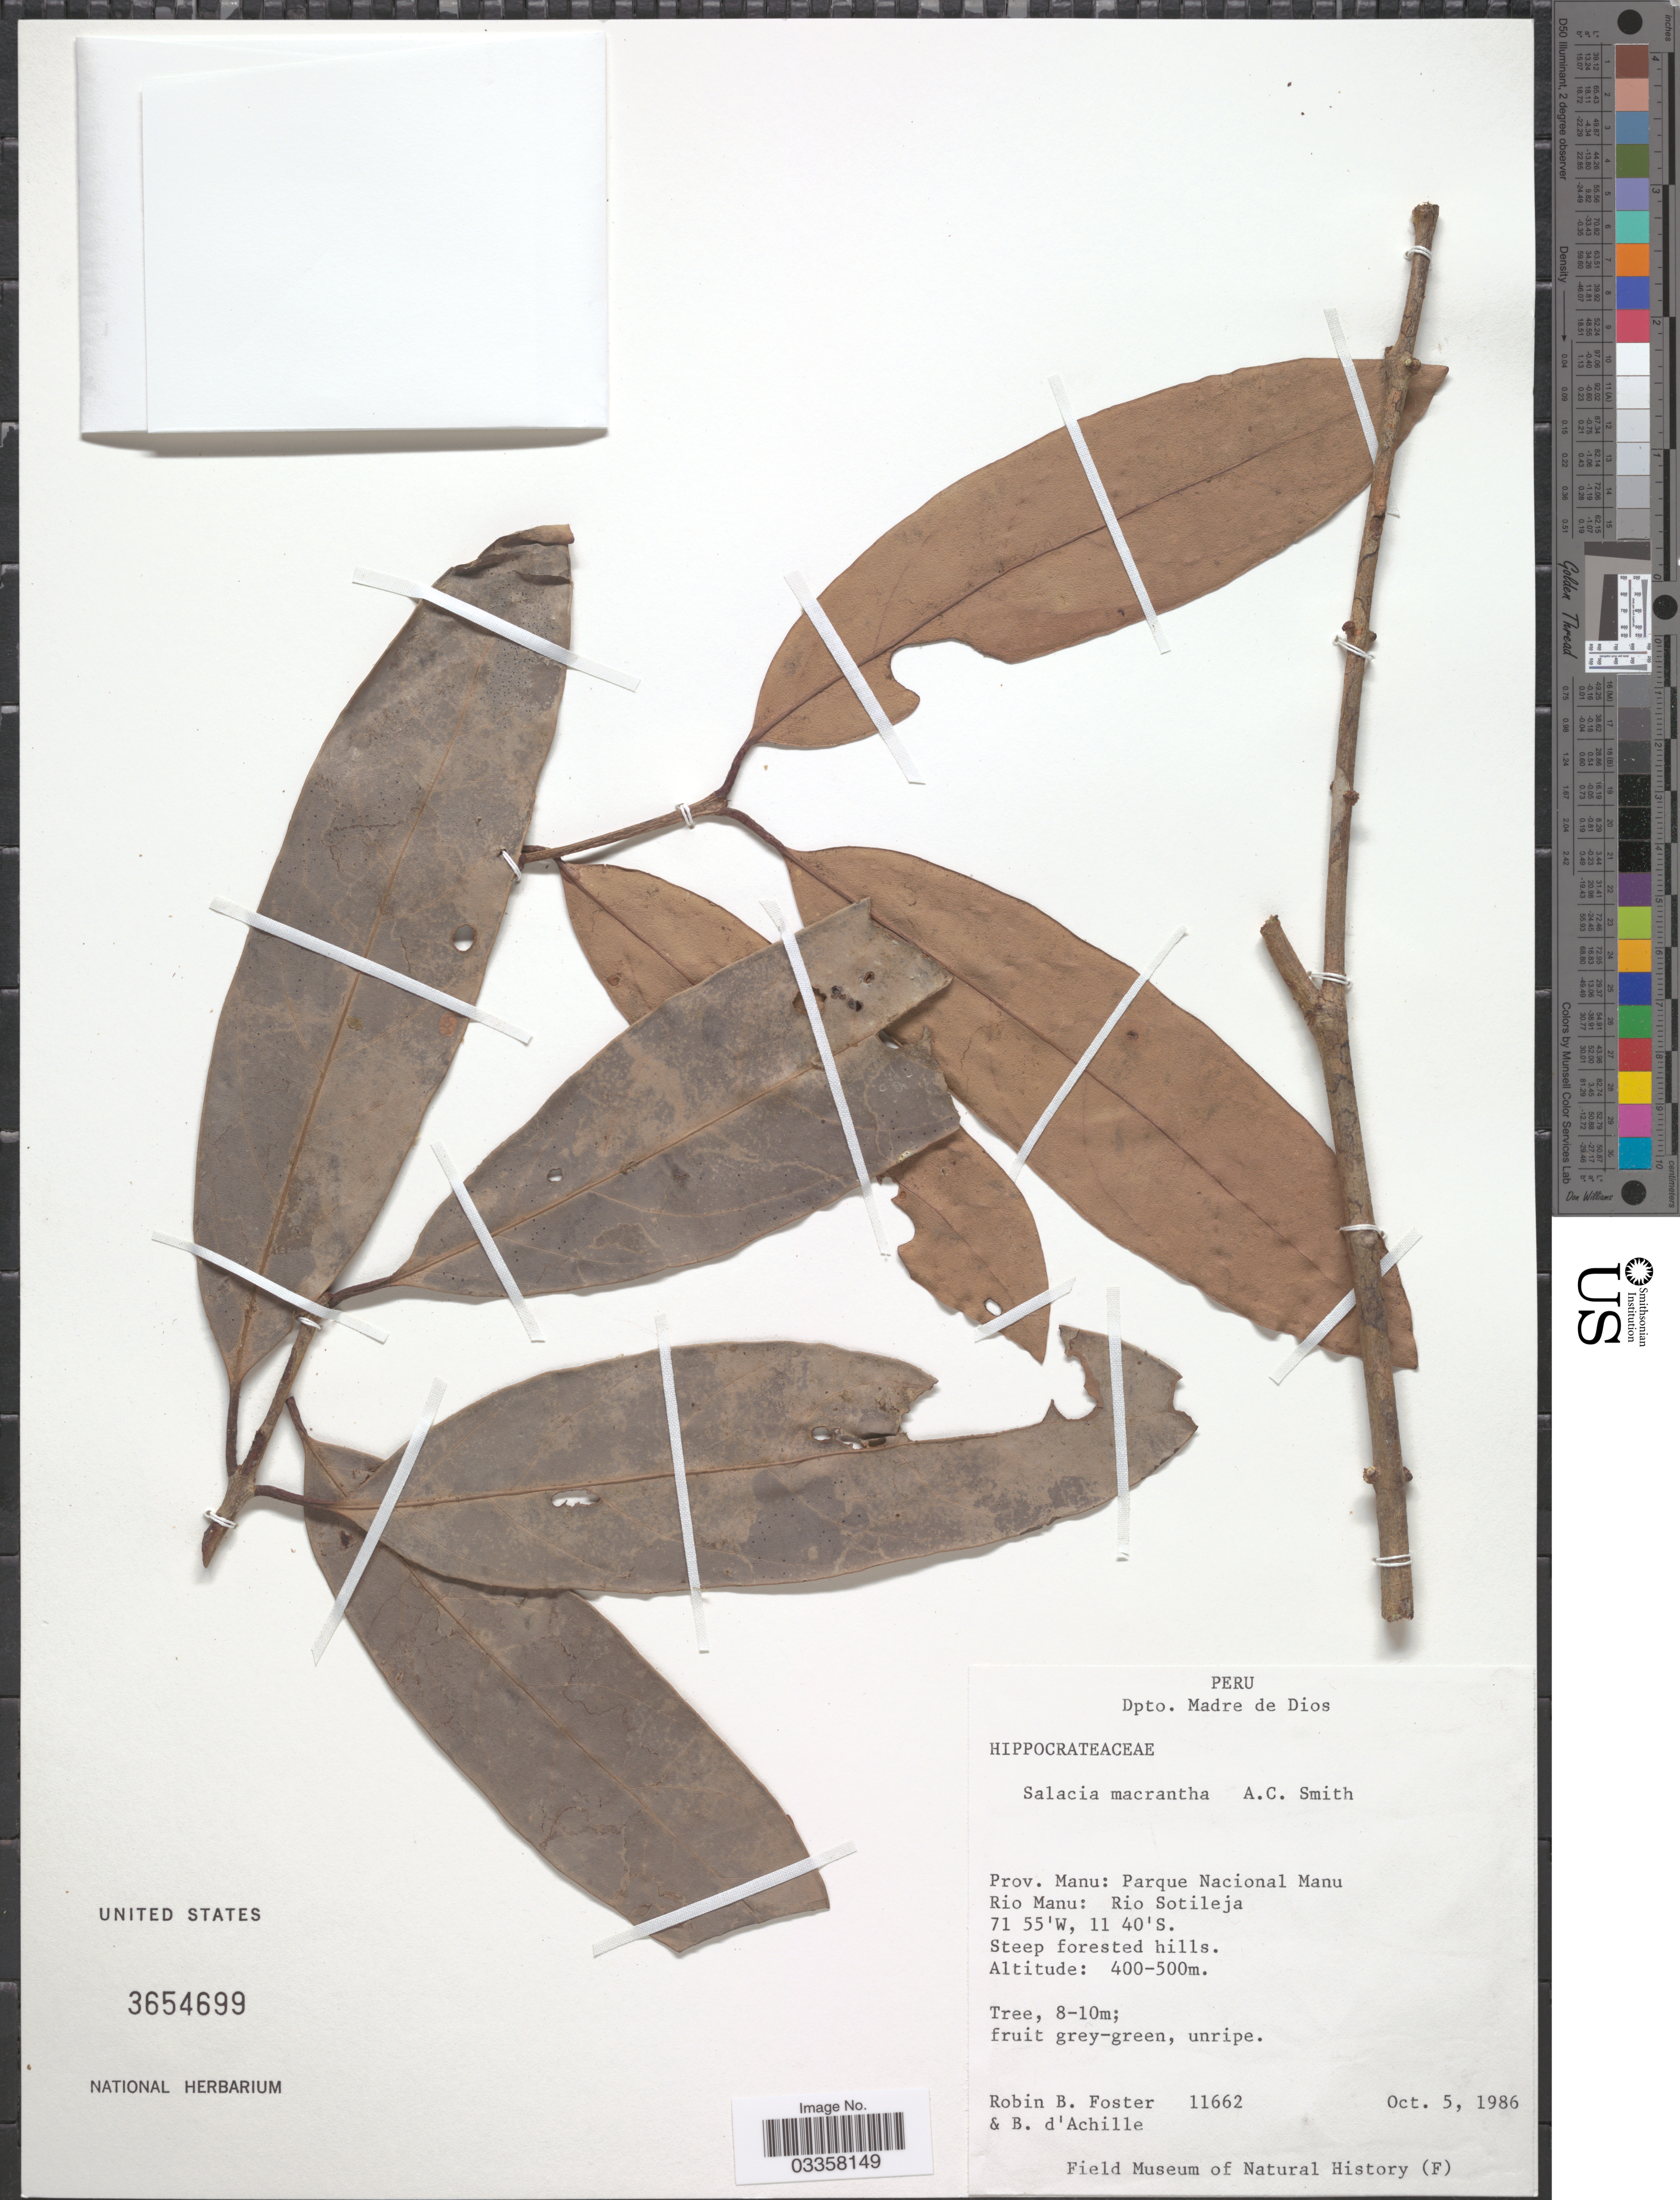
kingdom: Plantae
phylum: Tracheophyta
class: Magnoliopsida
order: Celastrales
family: Celastraceae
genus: Salacia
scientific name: Salacia macrantha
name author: A.C. Sm.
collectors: R. B. Foster & B. d'Achille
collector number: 11662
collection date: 1986-10-05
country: Peru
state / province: Madre de Dios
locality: Dpto. Madre de Dios, Prov. Manu: Parque Nacional Manu, Rio Manu: Rio Sotileja.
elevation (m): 400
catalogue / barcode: US 3654699